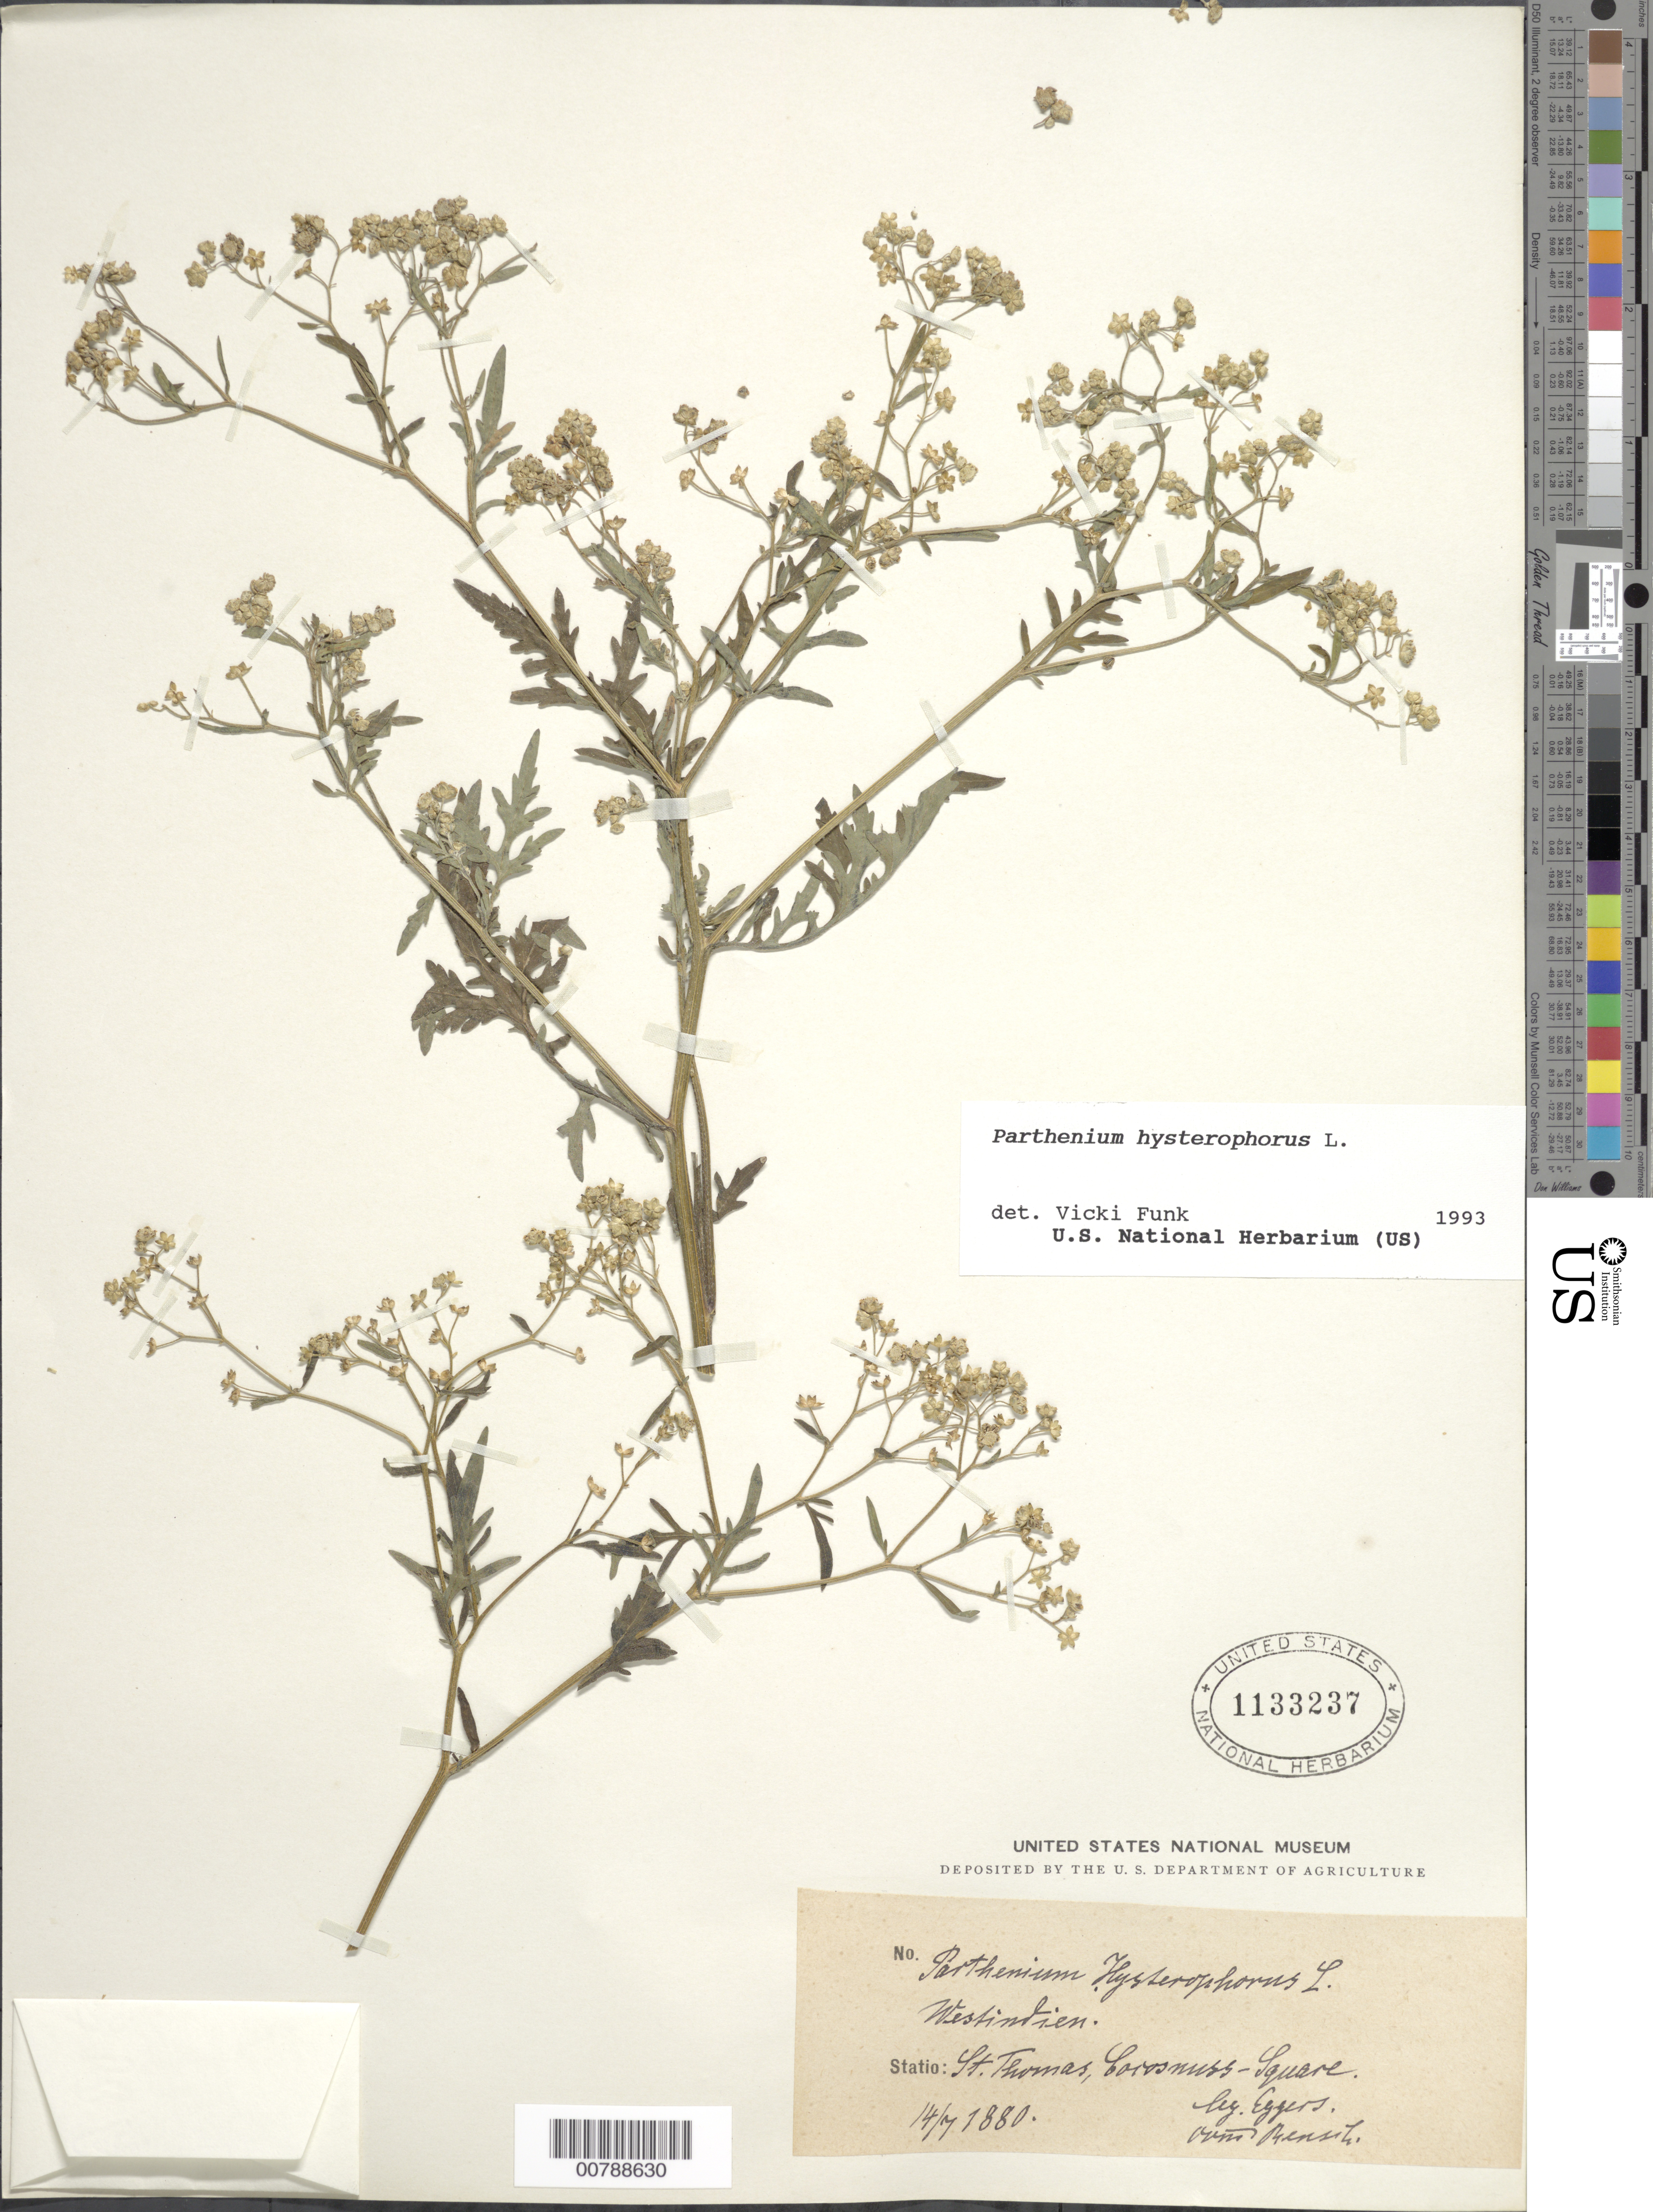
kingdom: Plantae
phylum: Tracheophyta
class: Magnoliopsida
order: Asterales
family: Asteraceae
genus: Parthenium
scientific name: Parthenium hysterophorus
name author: L.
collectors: H. F. A. von Eggers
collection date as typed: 14 Jul 1880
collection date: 1880-07-14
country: U.S. Virgin Islands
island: St. Thomas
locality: [illeg.]-Square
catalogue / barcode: US 1133237